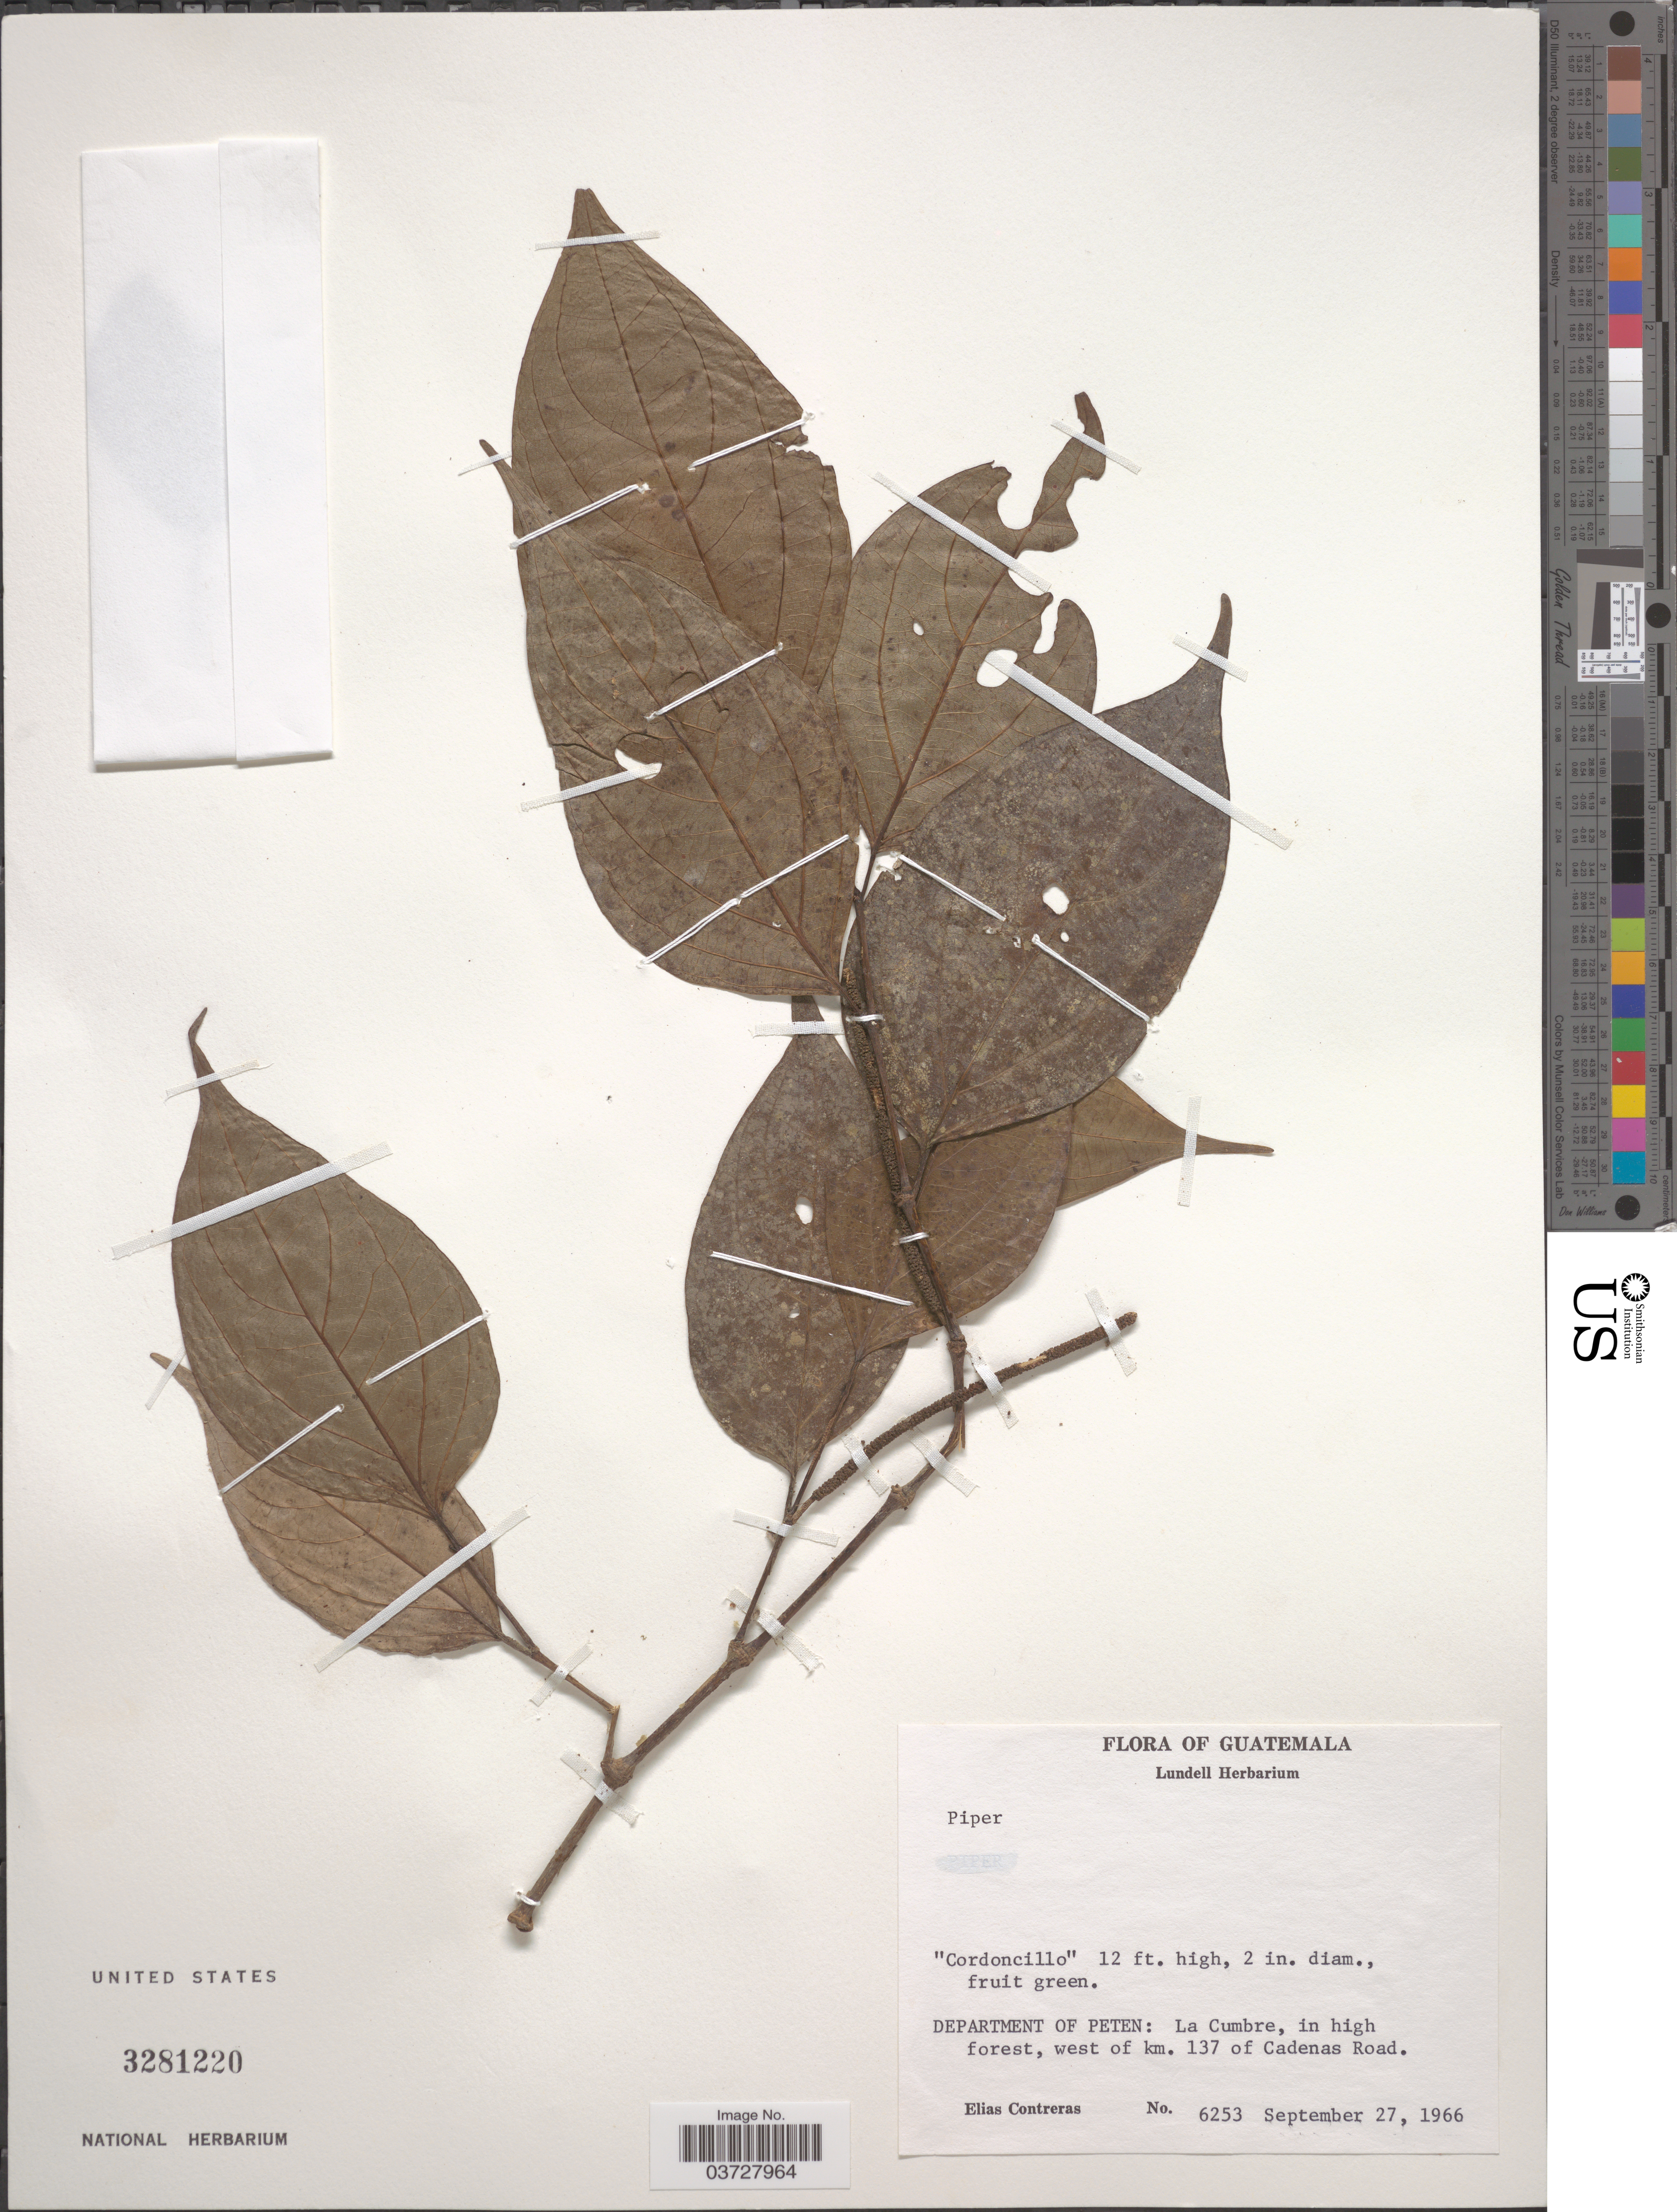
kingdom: Plantae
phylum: Tracheophyta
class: Magnoliopsida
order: Piperales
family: Piperaceae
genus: Piper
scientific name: Piper sp.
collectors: E. Contreras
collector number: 6253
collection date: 1966-09-27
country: Guatemala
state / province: El Peten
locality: Department of Peten: La Cumbre, west of km. 137 of Cadenas Road.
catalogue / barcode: US 3281220